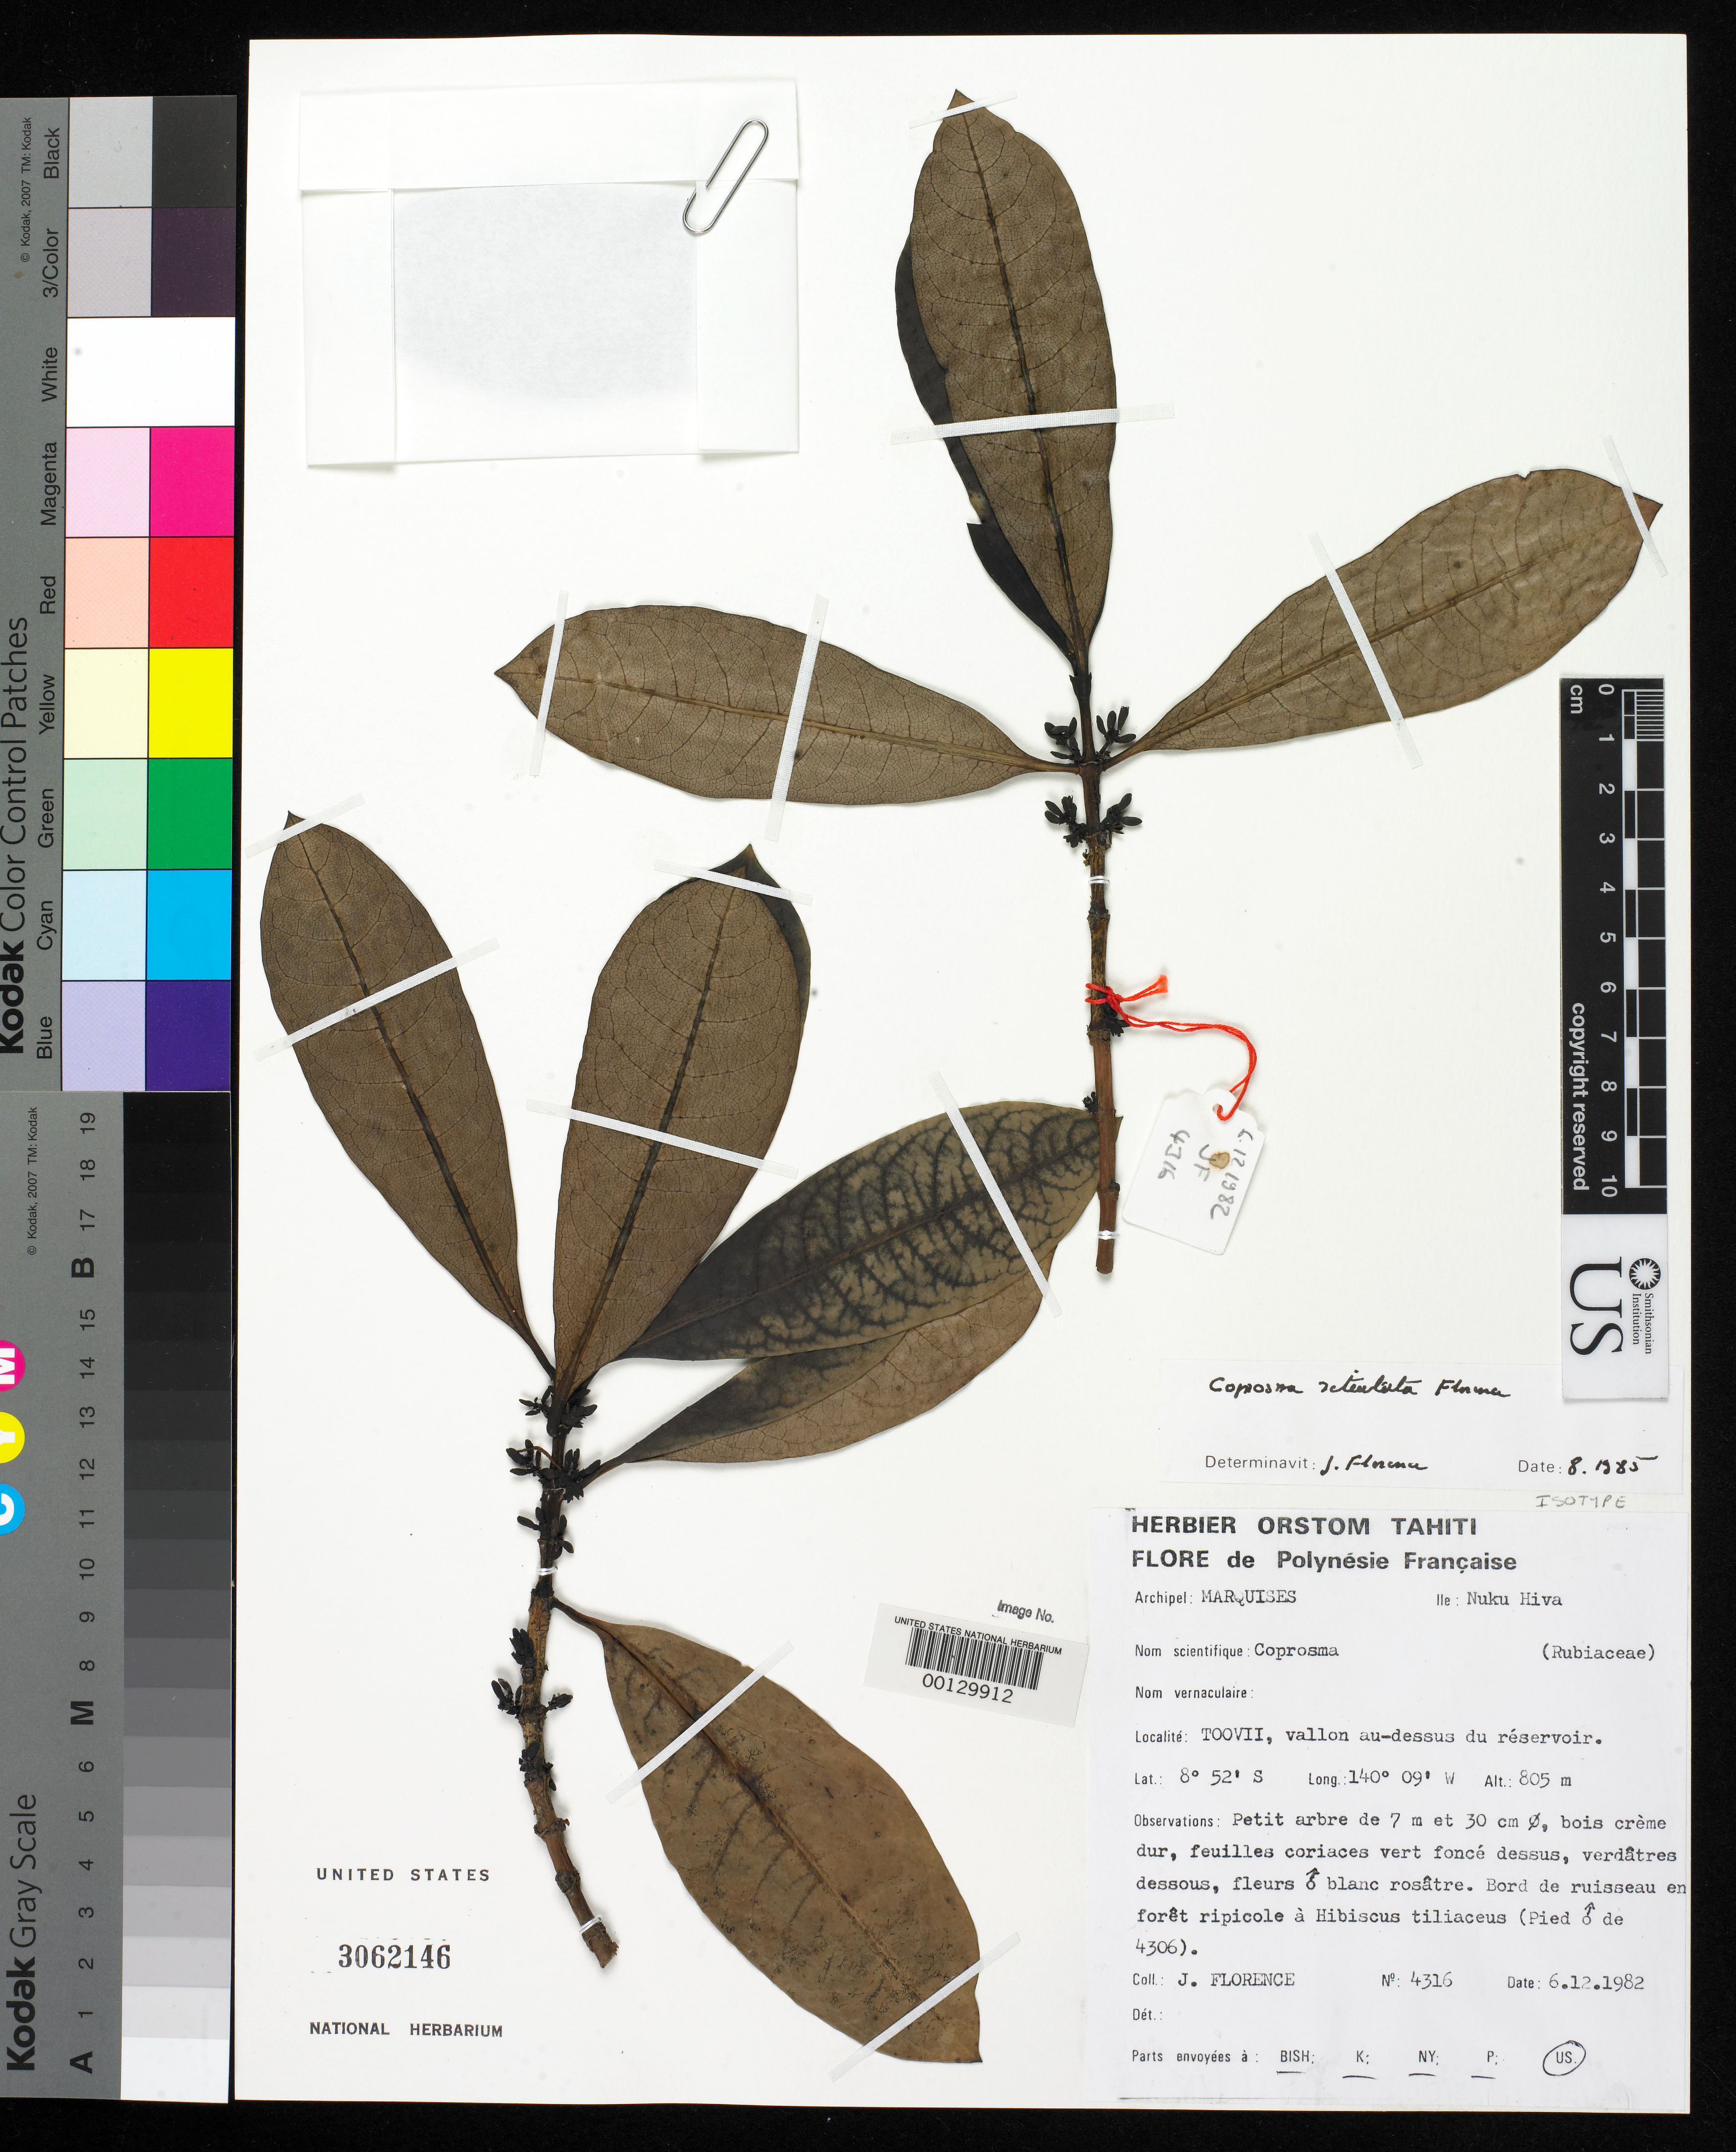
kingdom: Plantae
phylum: Tracheophyta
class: Magnoliopsida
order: Gentianales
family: Rubiaceae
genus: Coprosma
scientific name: Coprosma reticulata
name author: J. Florence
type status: Isotype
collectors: J. Florence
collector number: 4316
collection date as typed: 06 Dec 1982 or 12 Jun 1982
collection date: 1982-06-12 or 1982-12-06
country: French Polynesia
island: Nuku Hiva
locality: Toovii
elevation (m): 805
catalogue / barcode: US 3062146